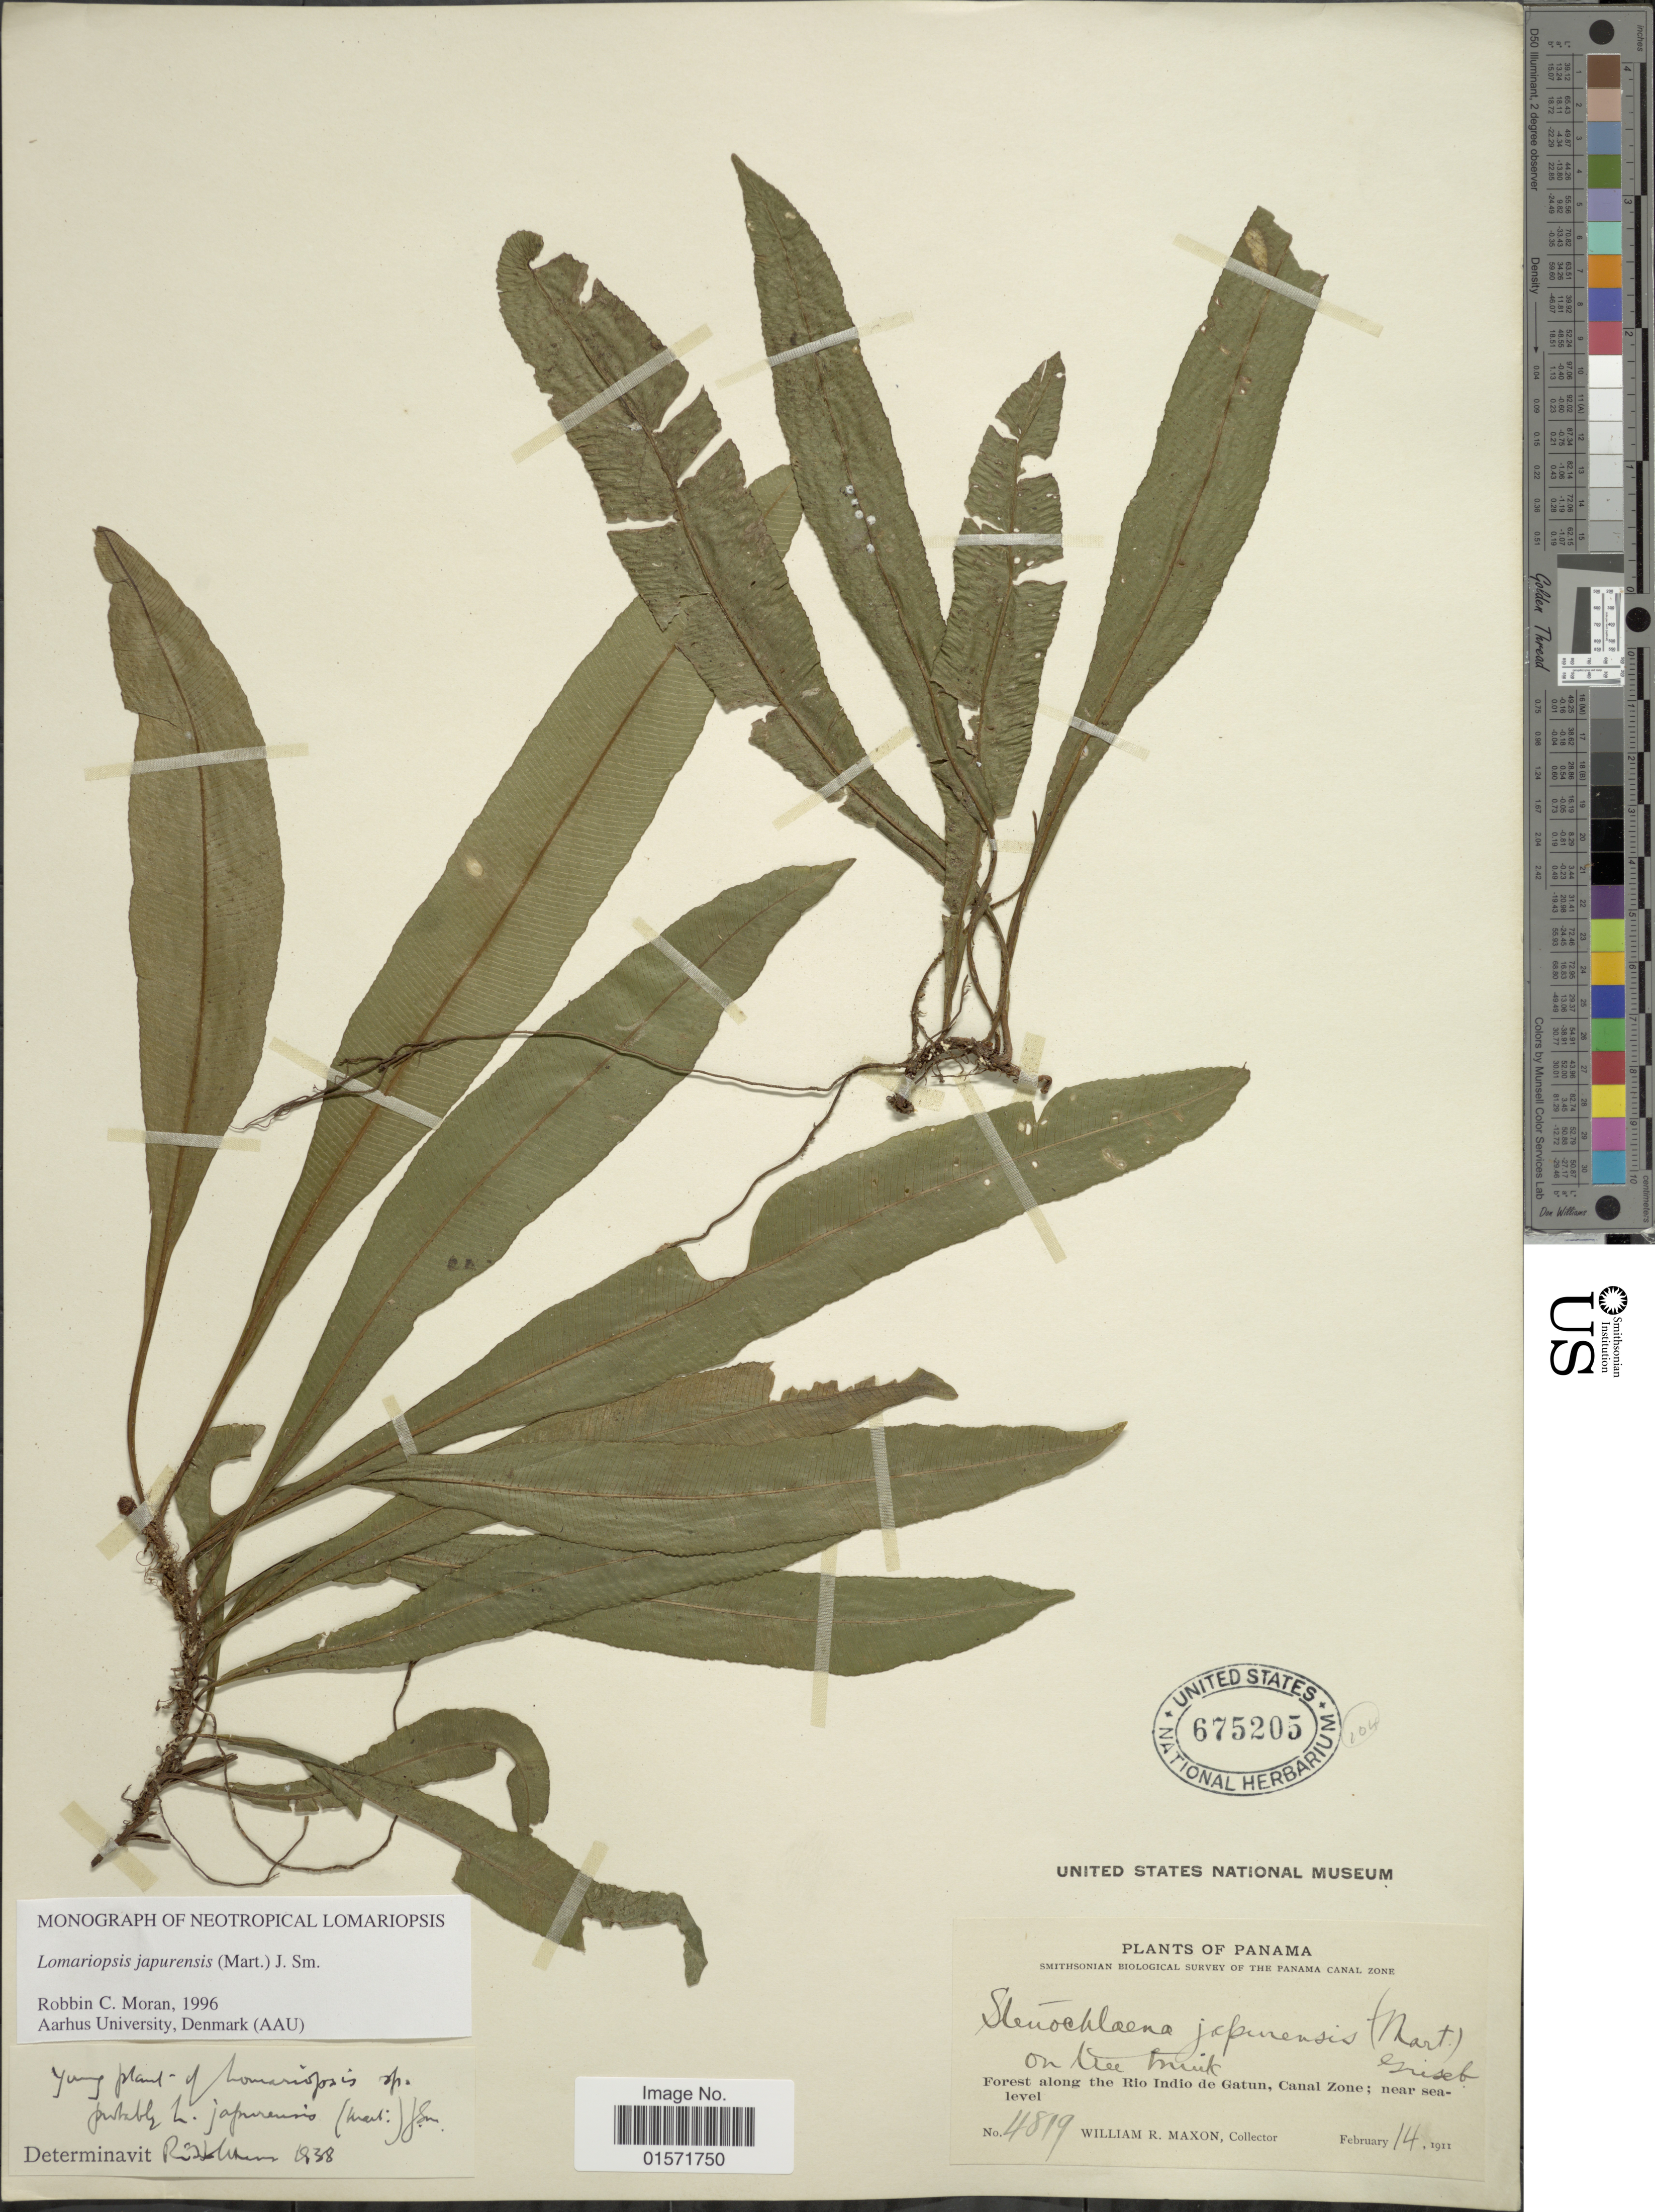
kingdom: Plantae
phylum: Tracheophyta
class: Polypodiopsida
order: Polypodiales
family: Lomariopsidaceae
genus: Lomariopsis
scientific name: Lomariopsis japurensis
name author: (Mart.) J. Sm.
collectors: W. R. Maxon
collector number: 4819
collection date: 1911-02-14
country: Panama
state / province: Colón / Panamá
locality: Forest along the Rio Indio de Gatun, Canal Zone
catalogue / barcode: US 675205